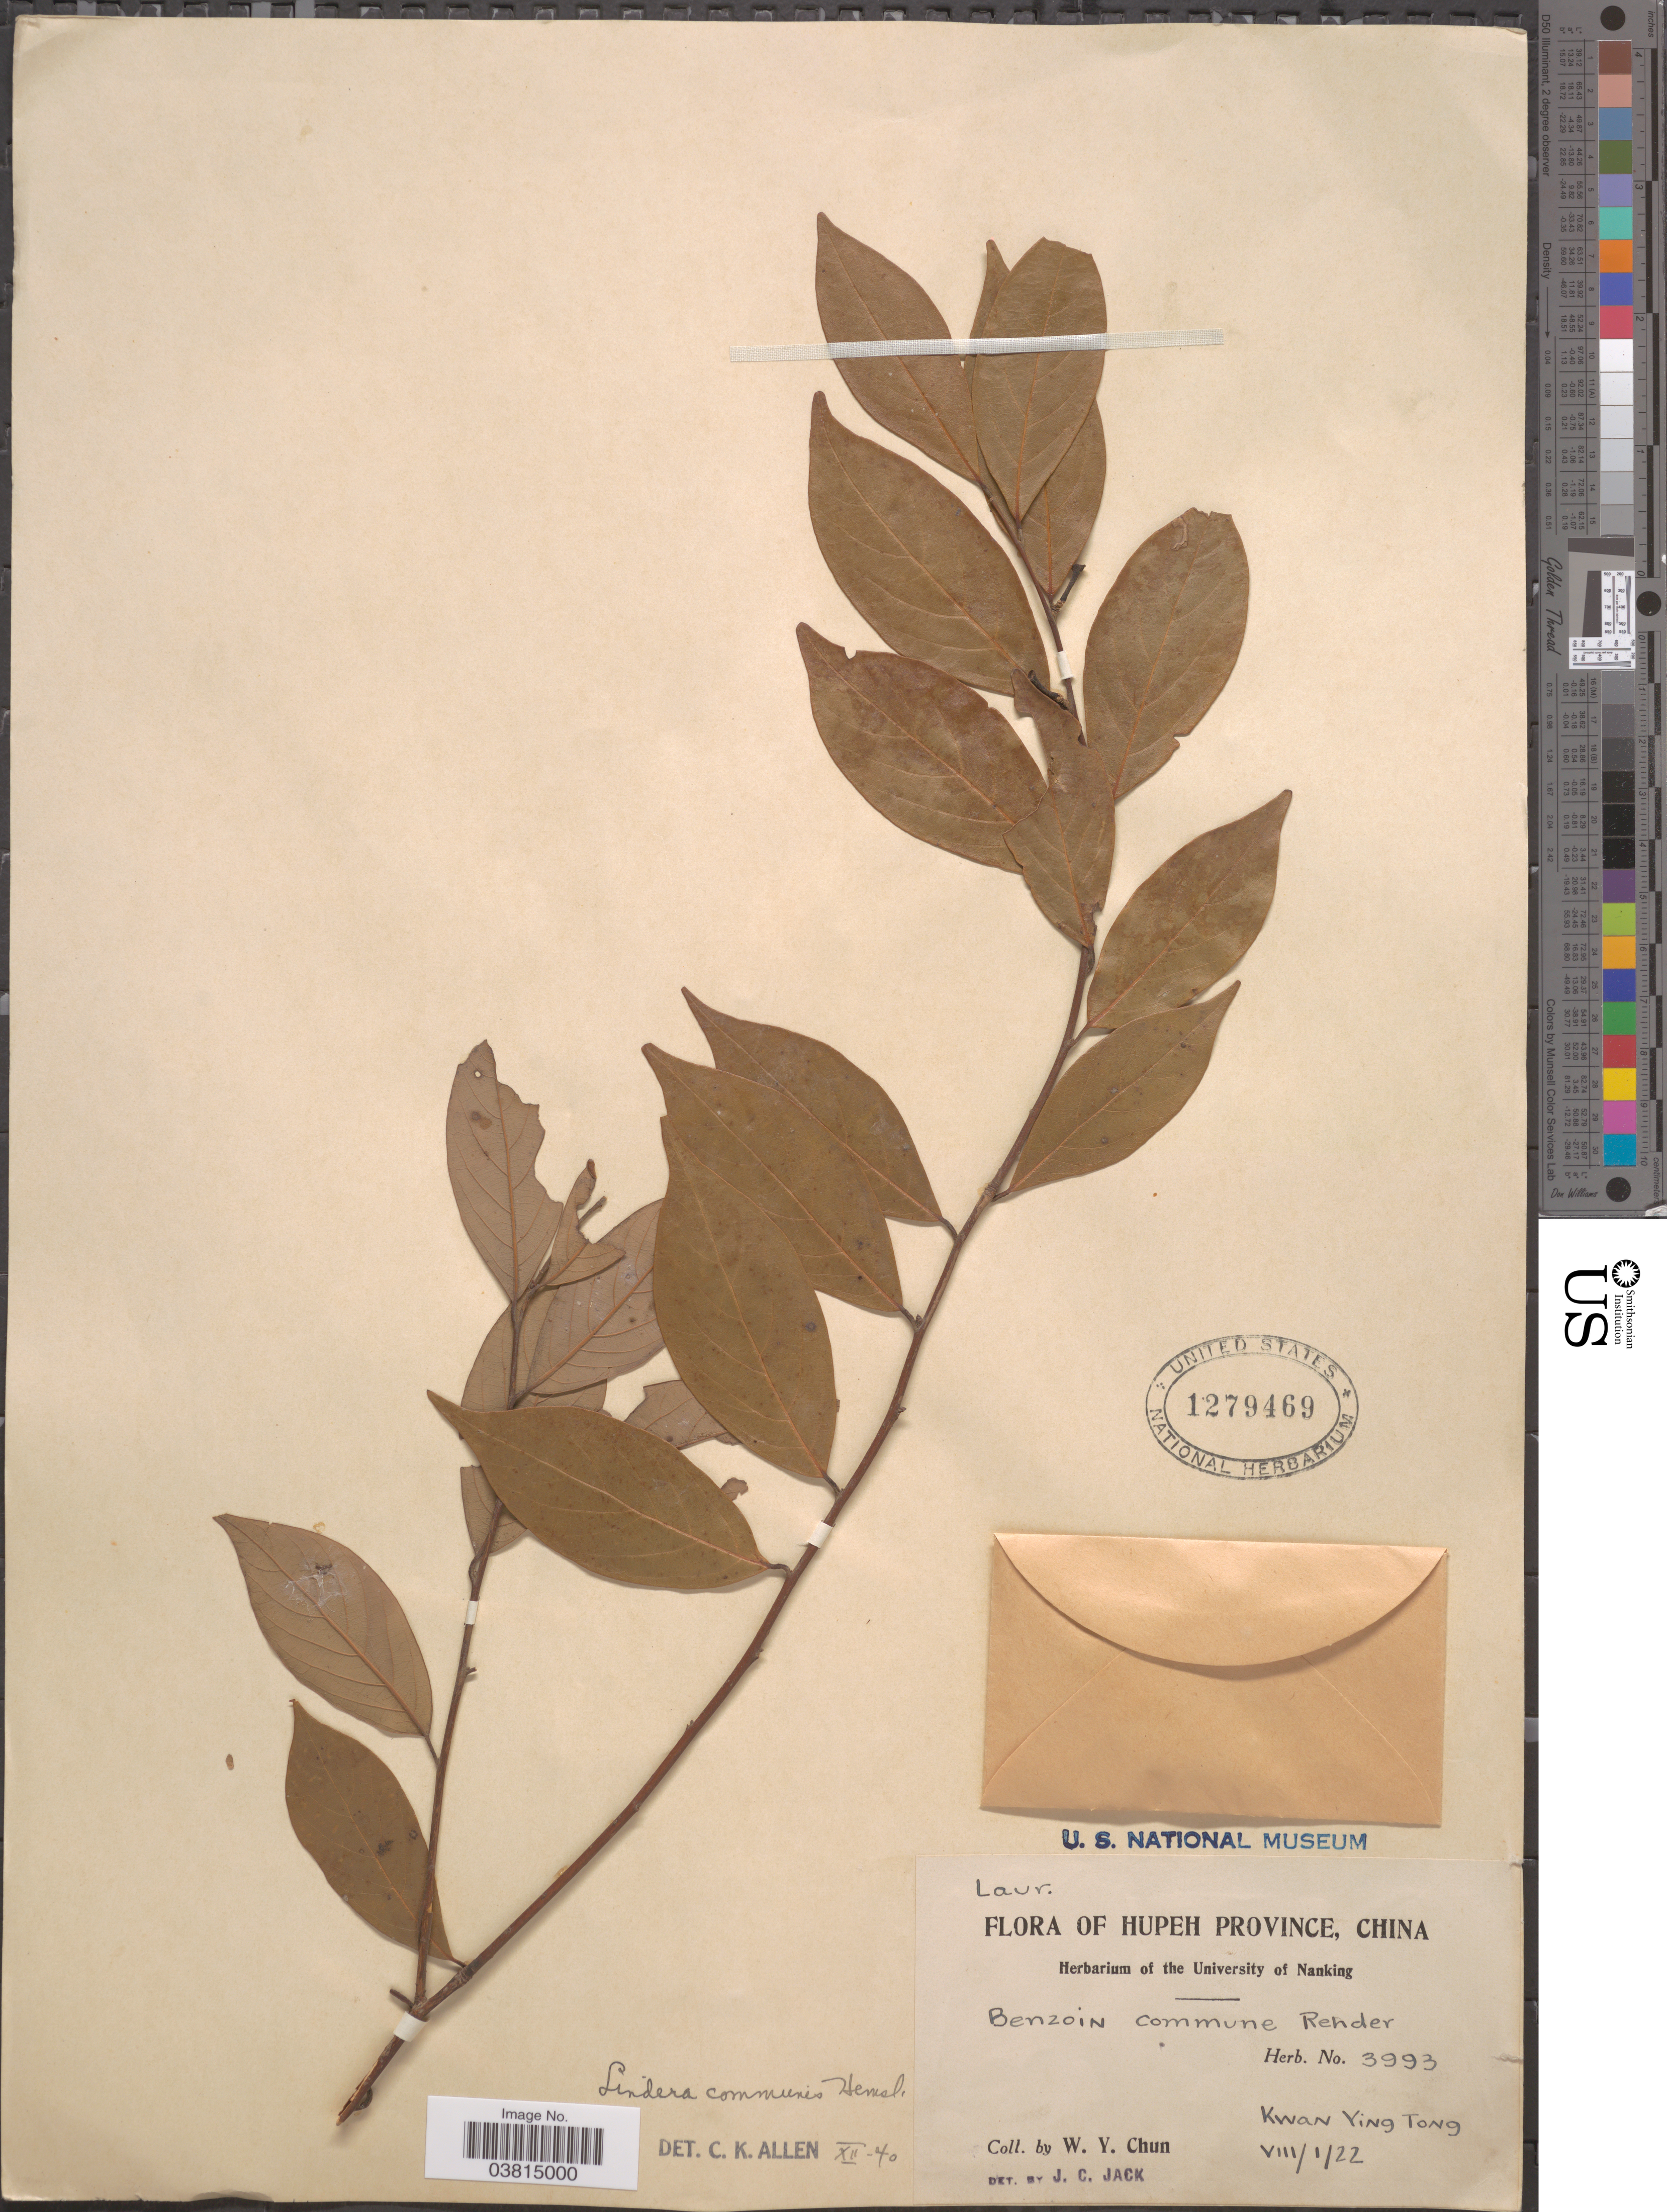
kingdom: Plantae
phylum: Tracheophyta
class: Magnoliopsida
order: Laurales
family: Lauraceae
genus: Lindera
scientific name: Lindera communis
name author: Hemsl.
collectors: W. Y. Chun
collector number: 3993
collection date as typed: Transcribed d/m/y: 1/8/22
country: China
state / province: Hubei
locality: Hupeh Province. Kwan Ying Tong.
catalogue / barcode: US 1279469